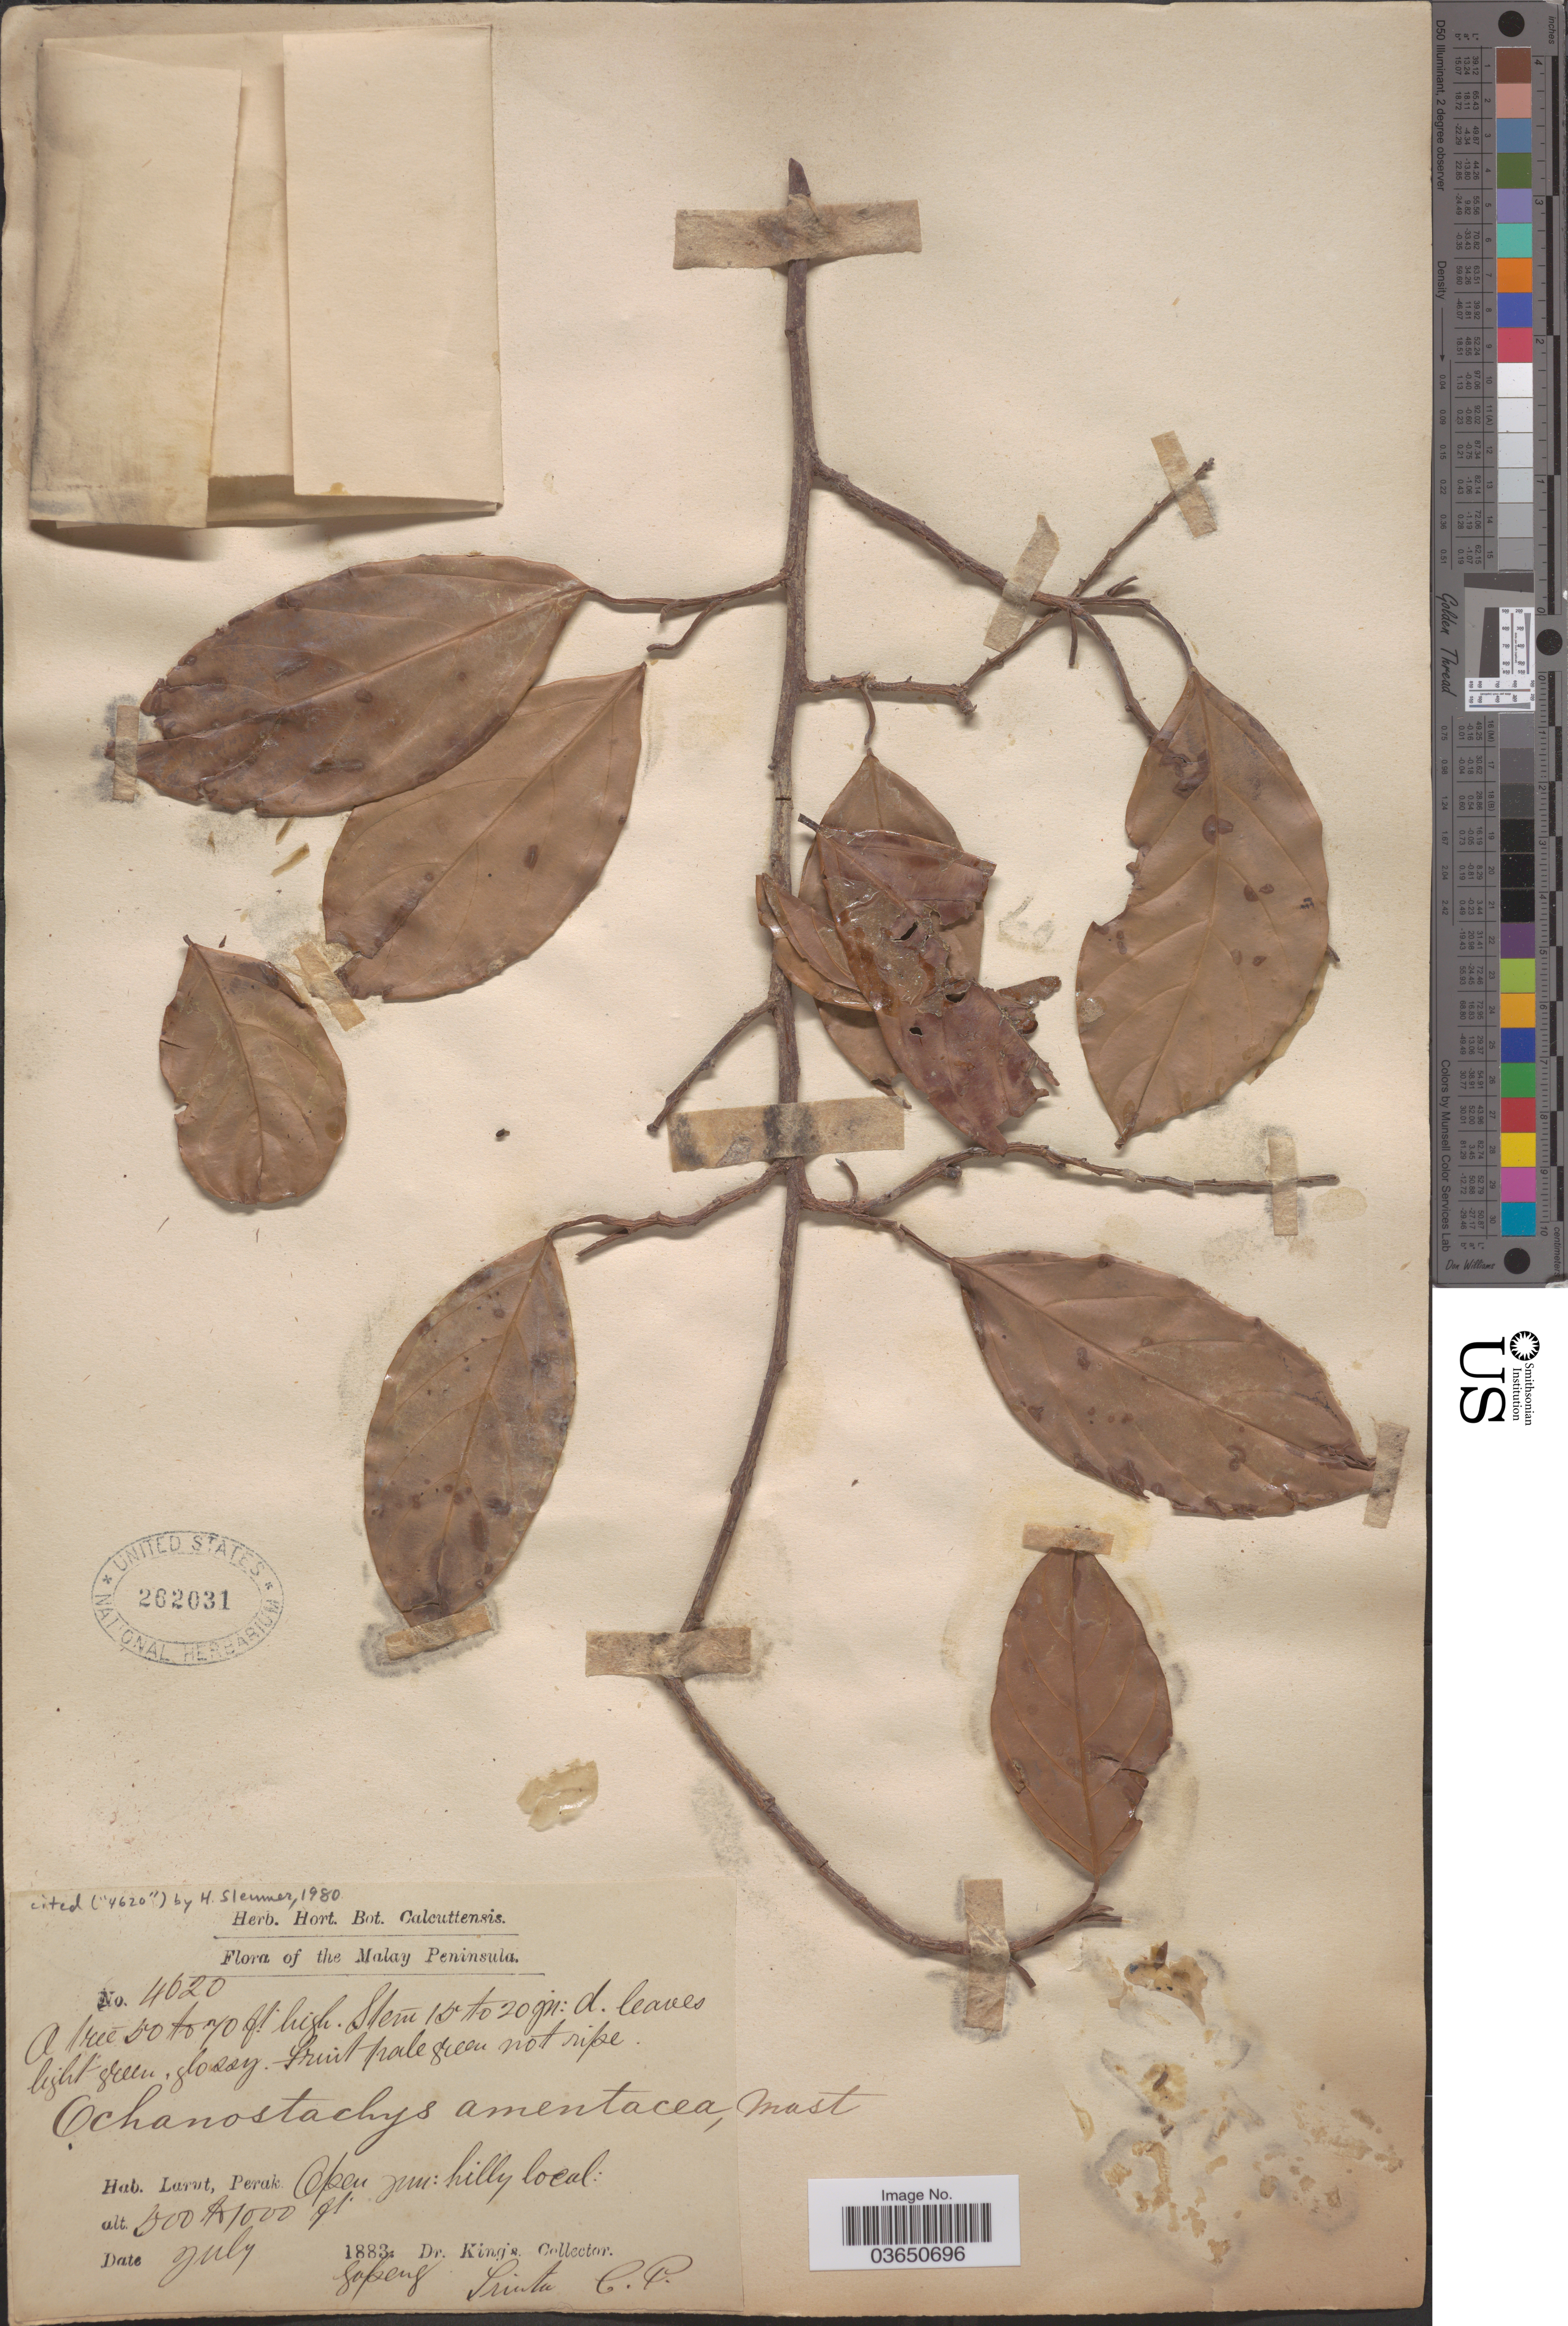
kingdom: Plantae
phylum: Tracheophyta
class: Magnoliopsida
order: Santalales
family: Coulaceae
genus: Ochanostachys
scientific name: Ochanostachys amentacea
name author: Mast.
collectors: Dr. King's collector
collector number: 4620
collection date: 1883-07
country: Malaysia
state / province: Perak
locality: The Malay Peninsula. Larut.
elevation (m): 152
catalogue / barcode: US 262031